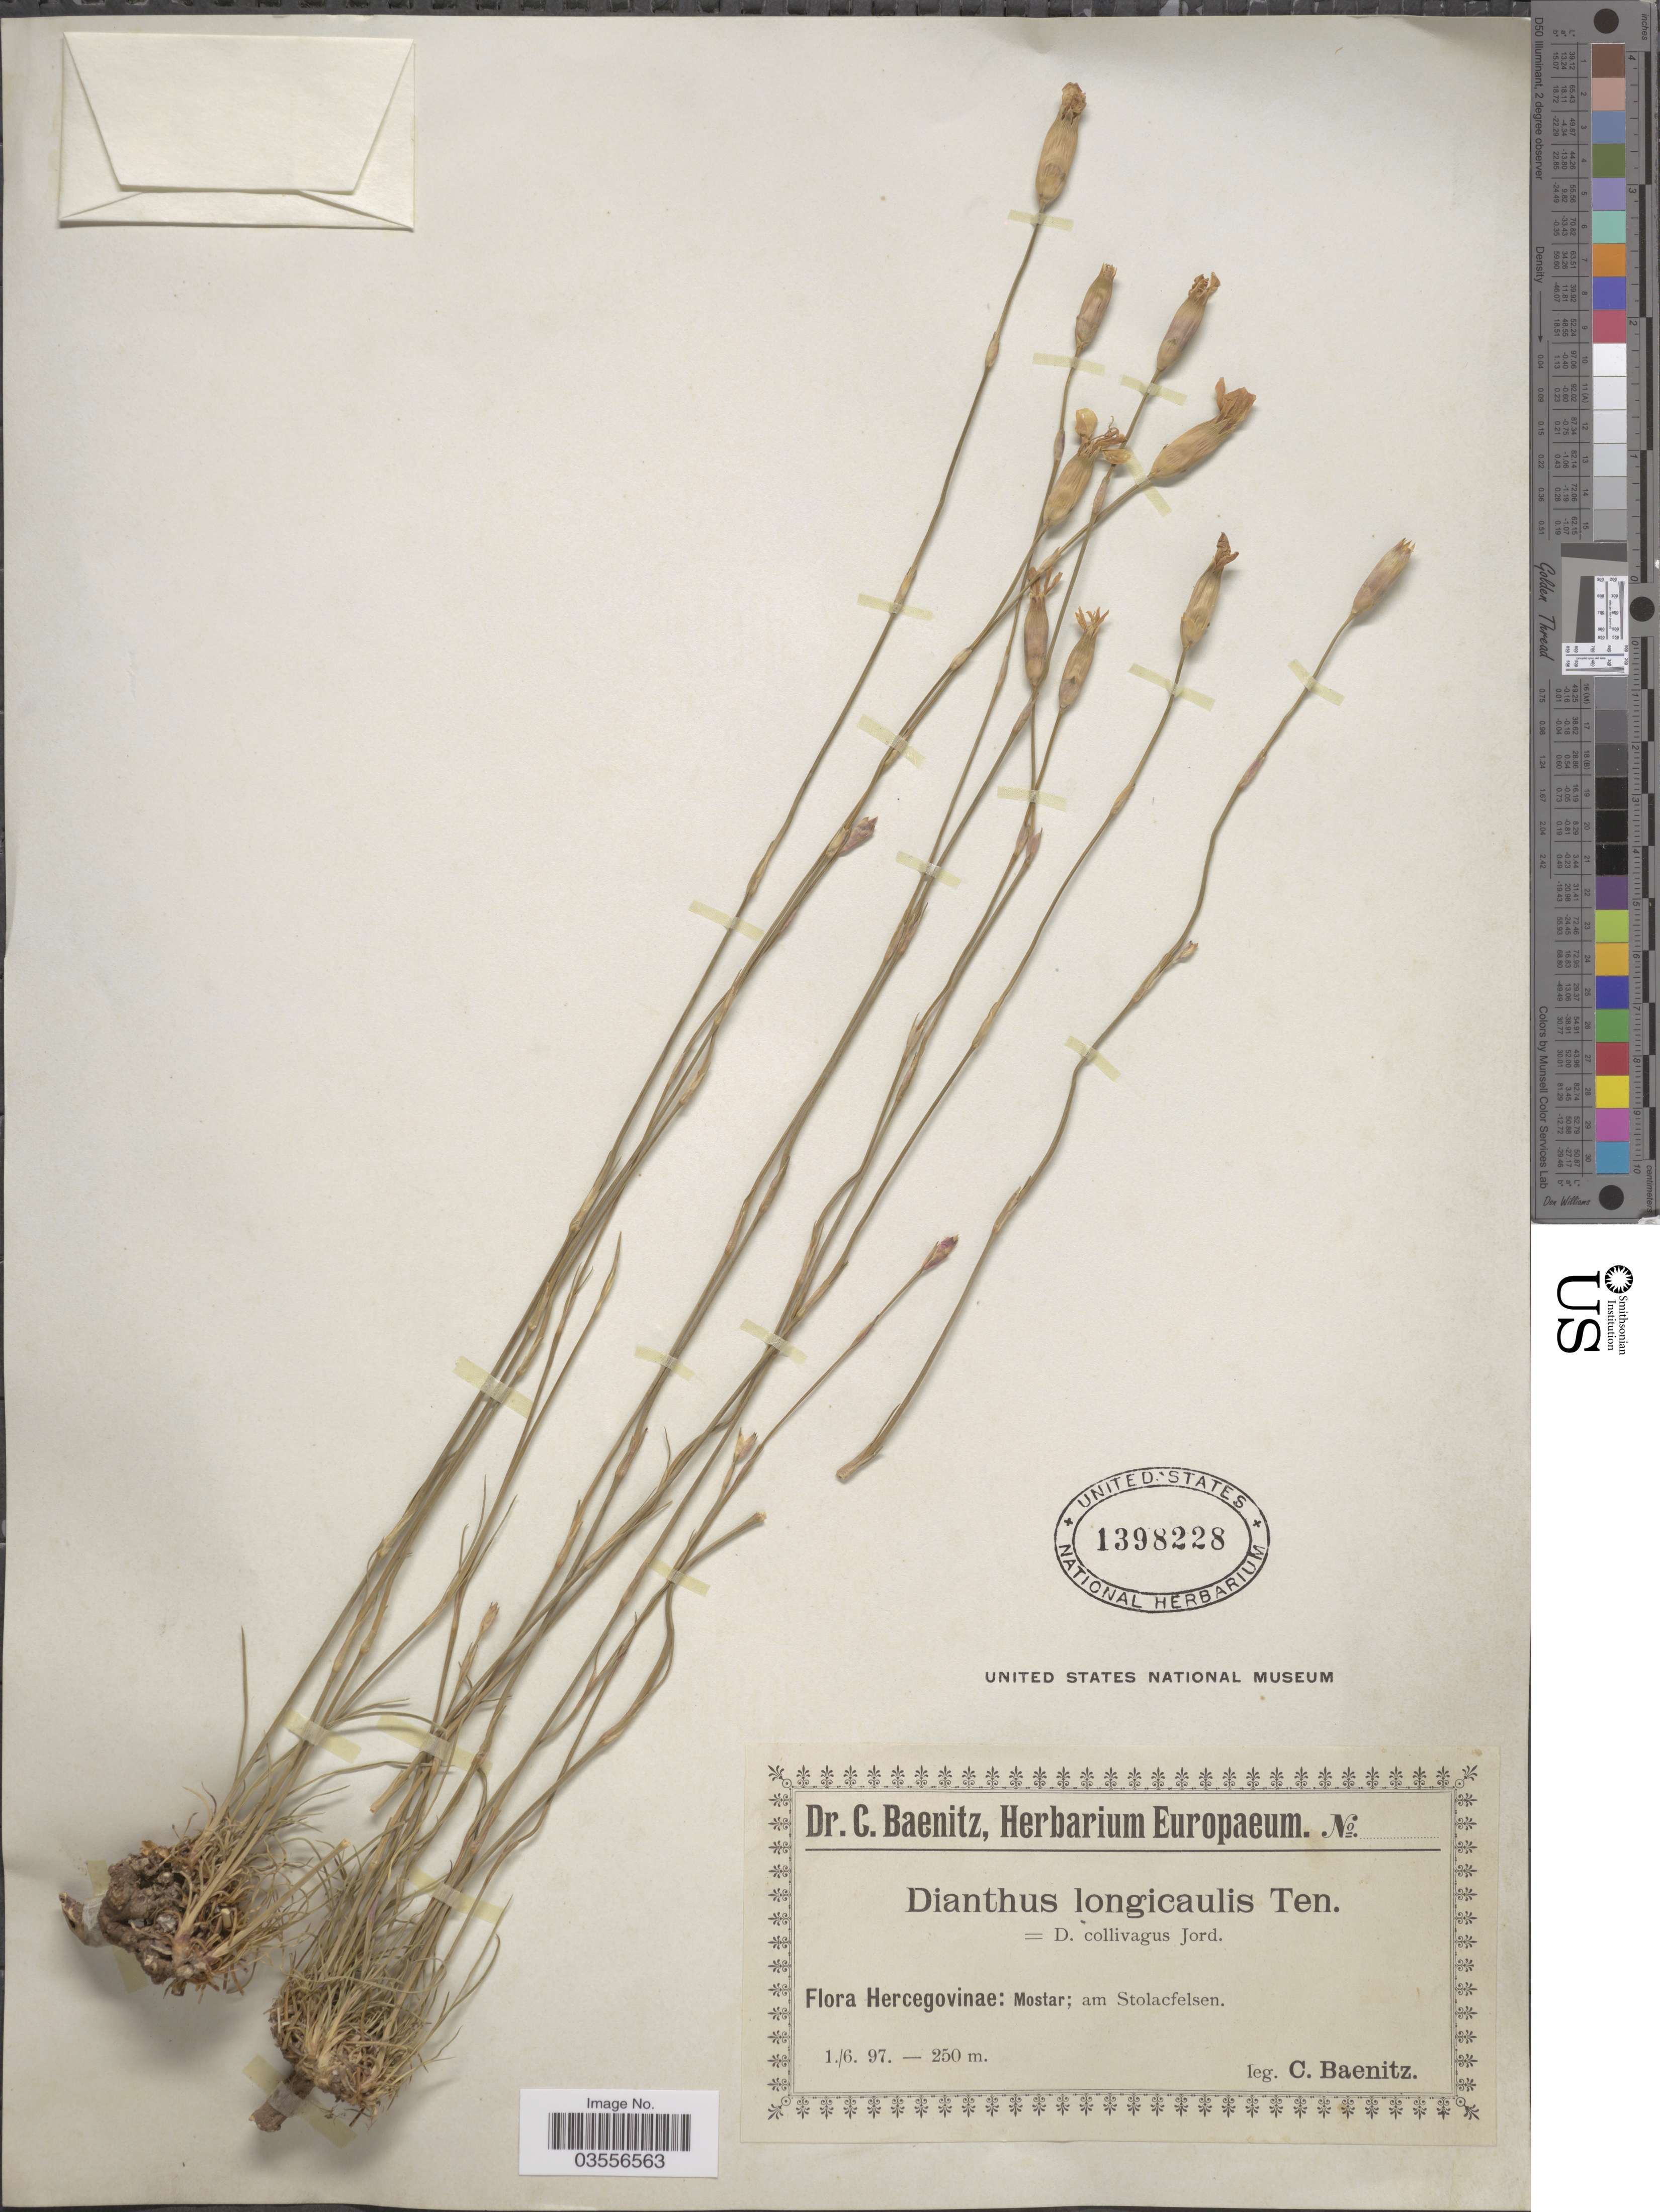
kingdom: Plantae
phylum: Tracheophyta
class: Magnoliopsida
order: Caryophyllales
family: Caryophyllaceae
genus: Dianthus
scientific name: Dianthus longicaulis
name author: Ten.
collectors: C. G. Baenitz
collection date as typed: Transcribed d/m/y: 1/6/97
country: Bosnia and Herzegovina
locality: Hercegovinae: Mostar; am Stolacfelsen.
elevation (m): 250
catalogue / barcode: US 1398228